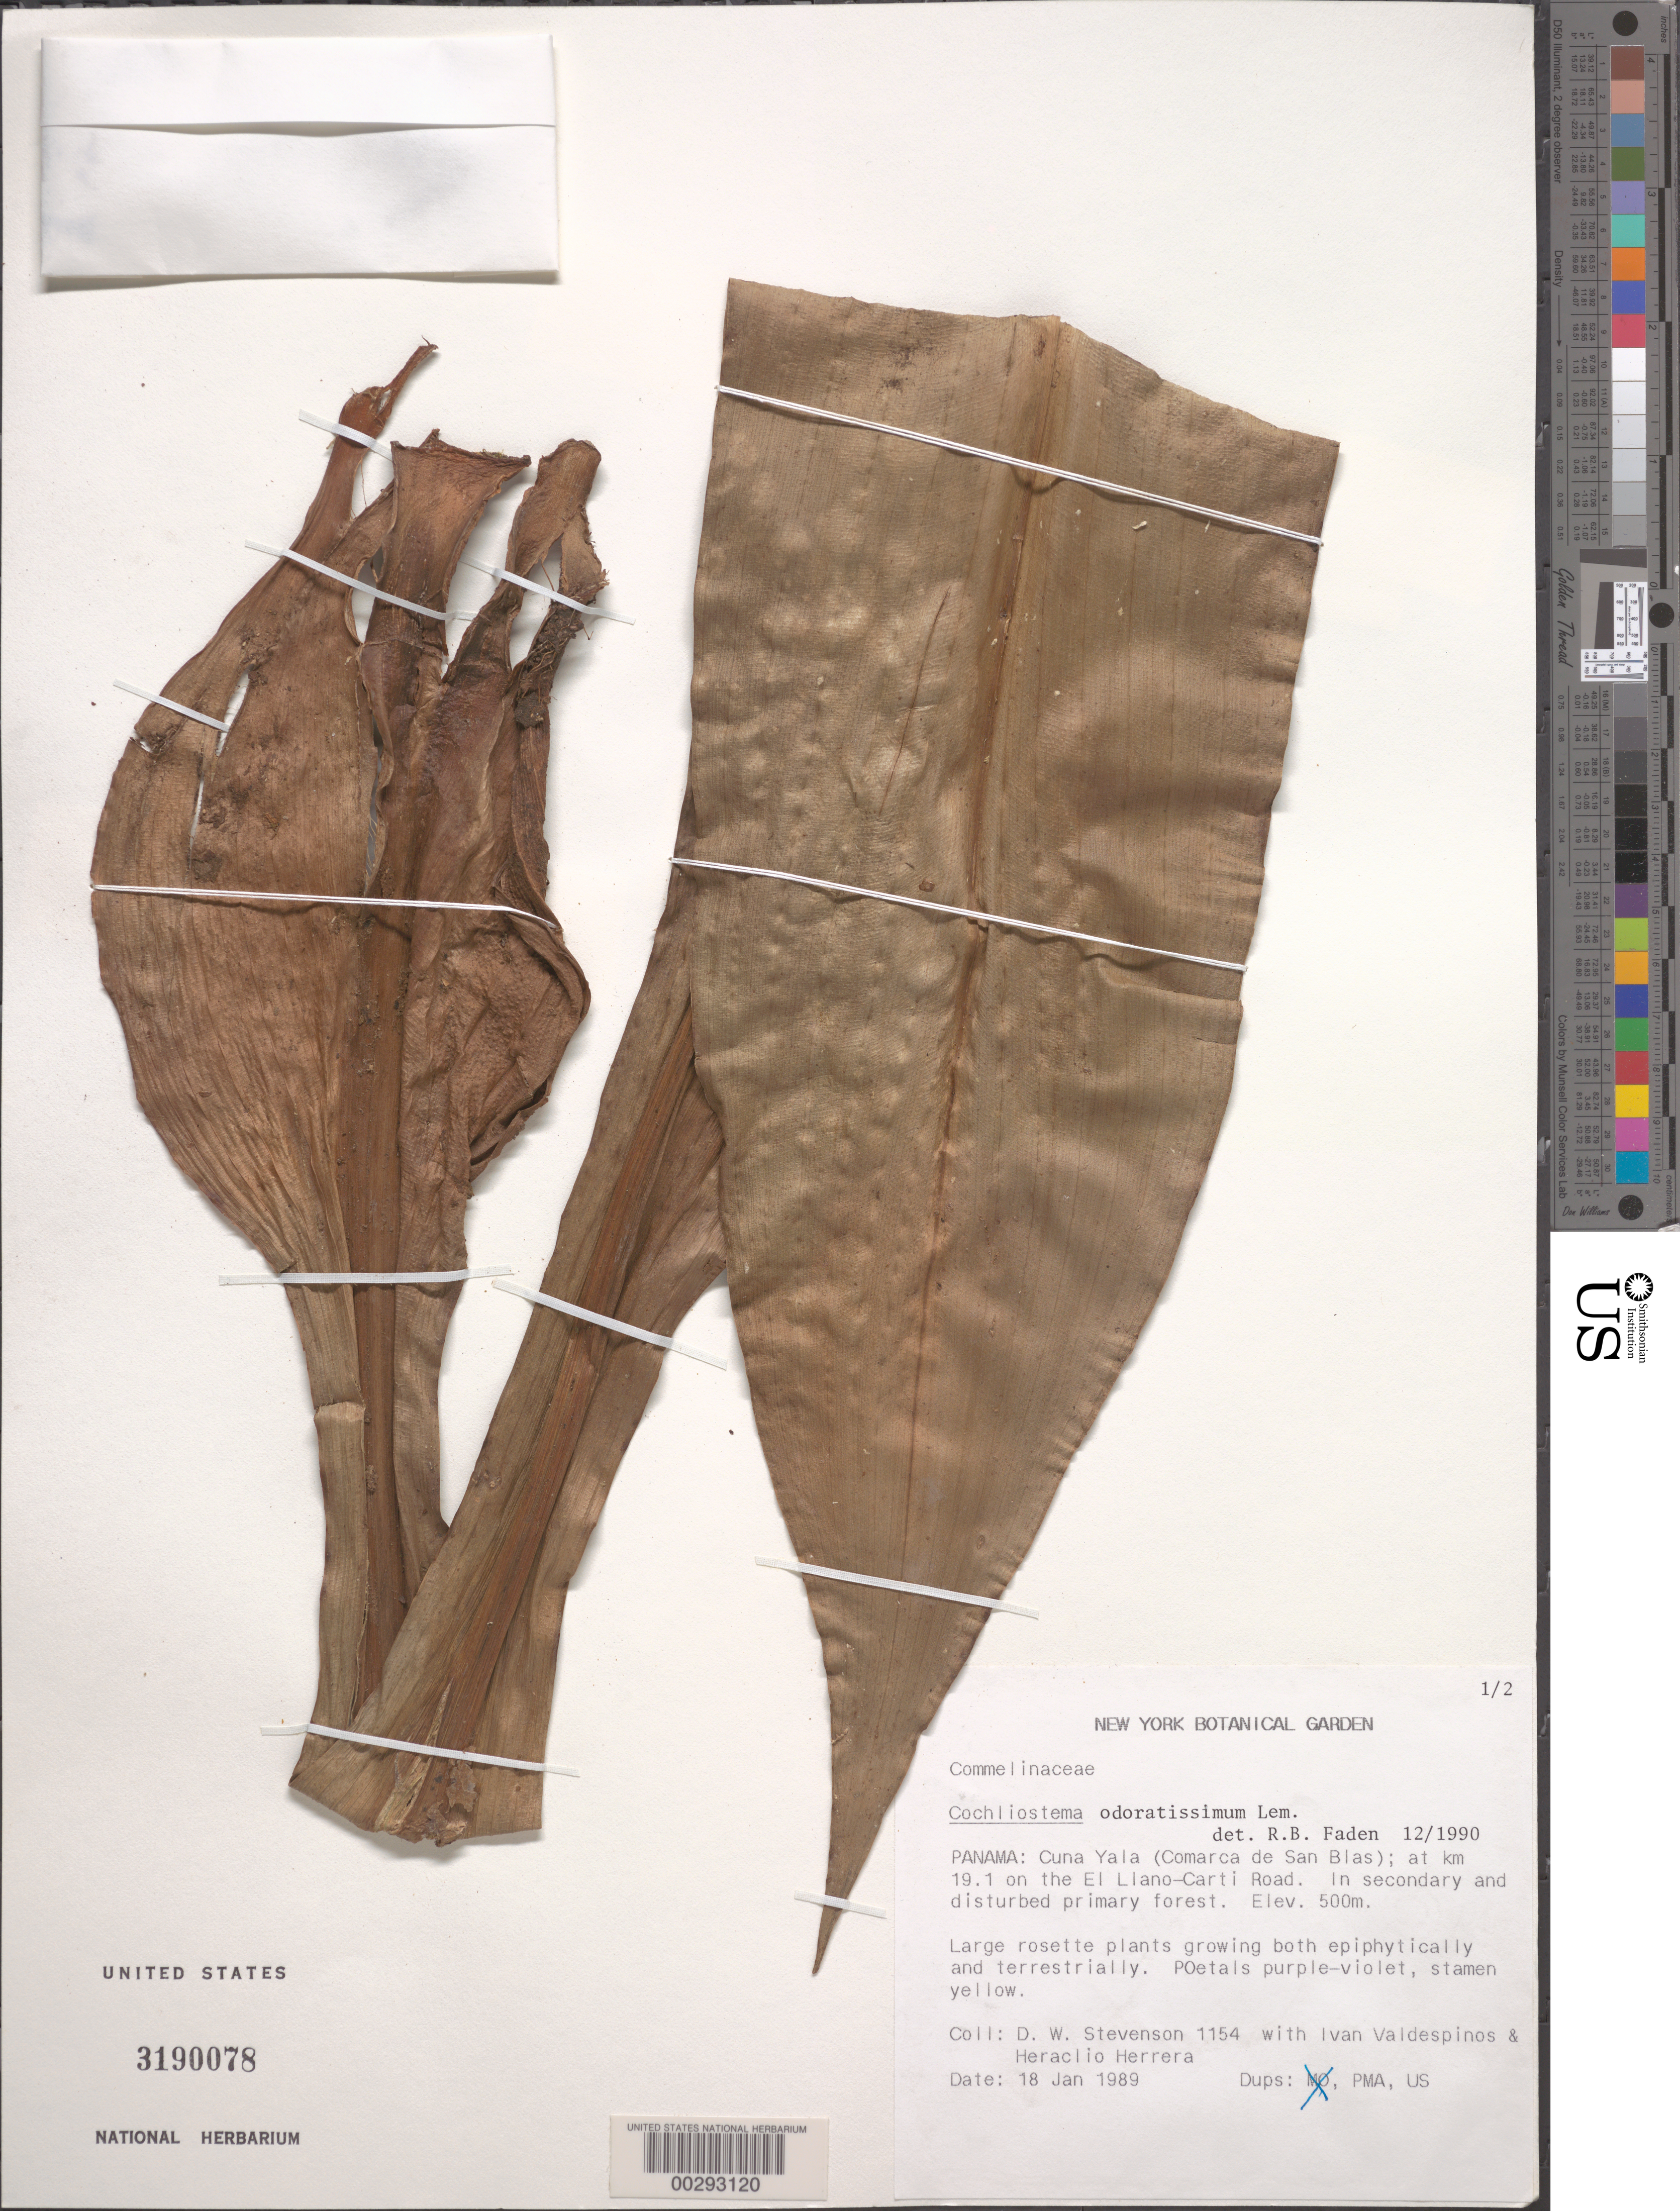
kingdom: Plantae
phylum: Tracheophyta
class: Liliopsida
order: Commelinales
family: Commelinaceae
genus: Cochliostema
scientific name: Cochliostema odoratissimum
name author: Lem.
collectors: D. W. Stevenson, I. A. Valdespino & H. Herrera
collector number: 1154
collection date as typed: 18 Jan 1989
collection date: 1989-01-18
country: Panama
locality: Cuna Yala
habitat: In secondary and disturbed primary forest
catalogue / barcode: US 3190078